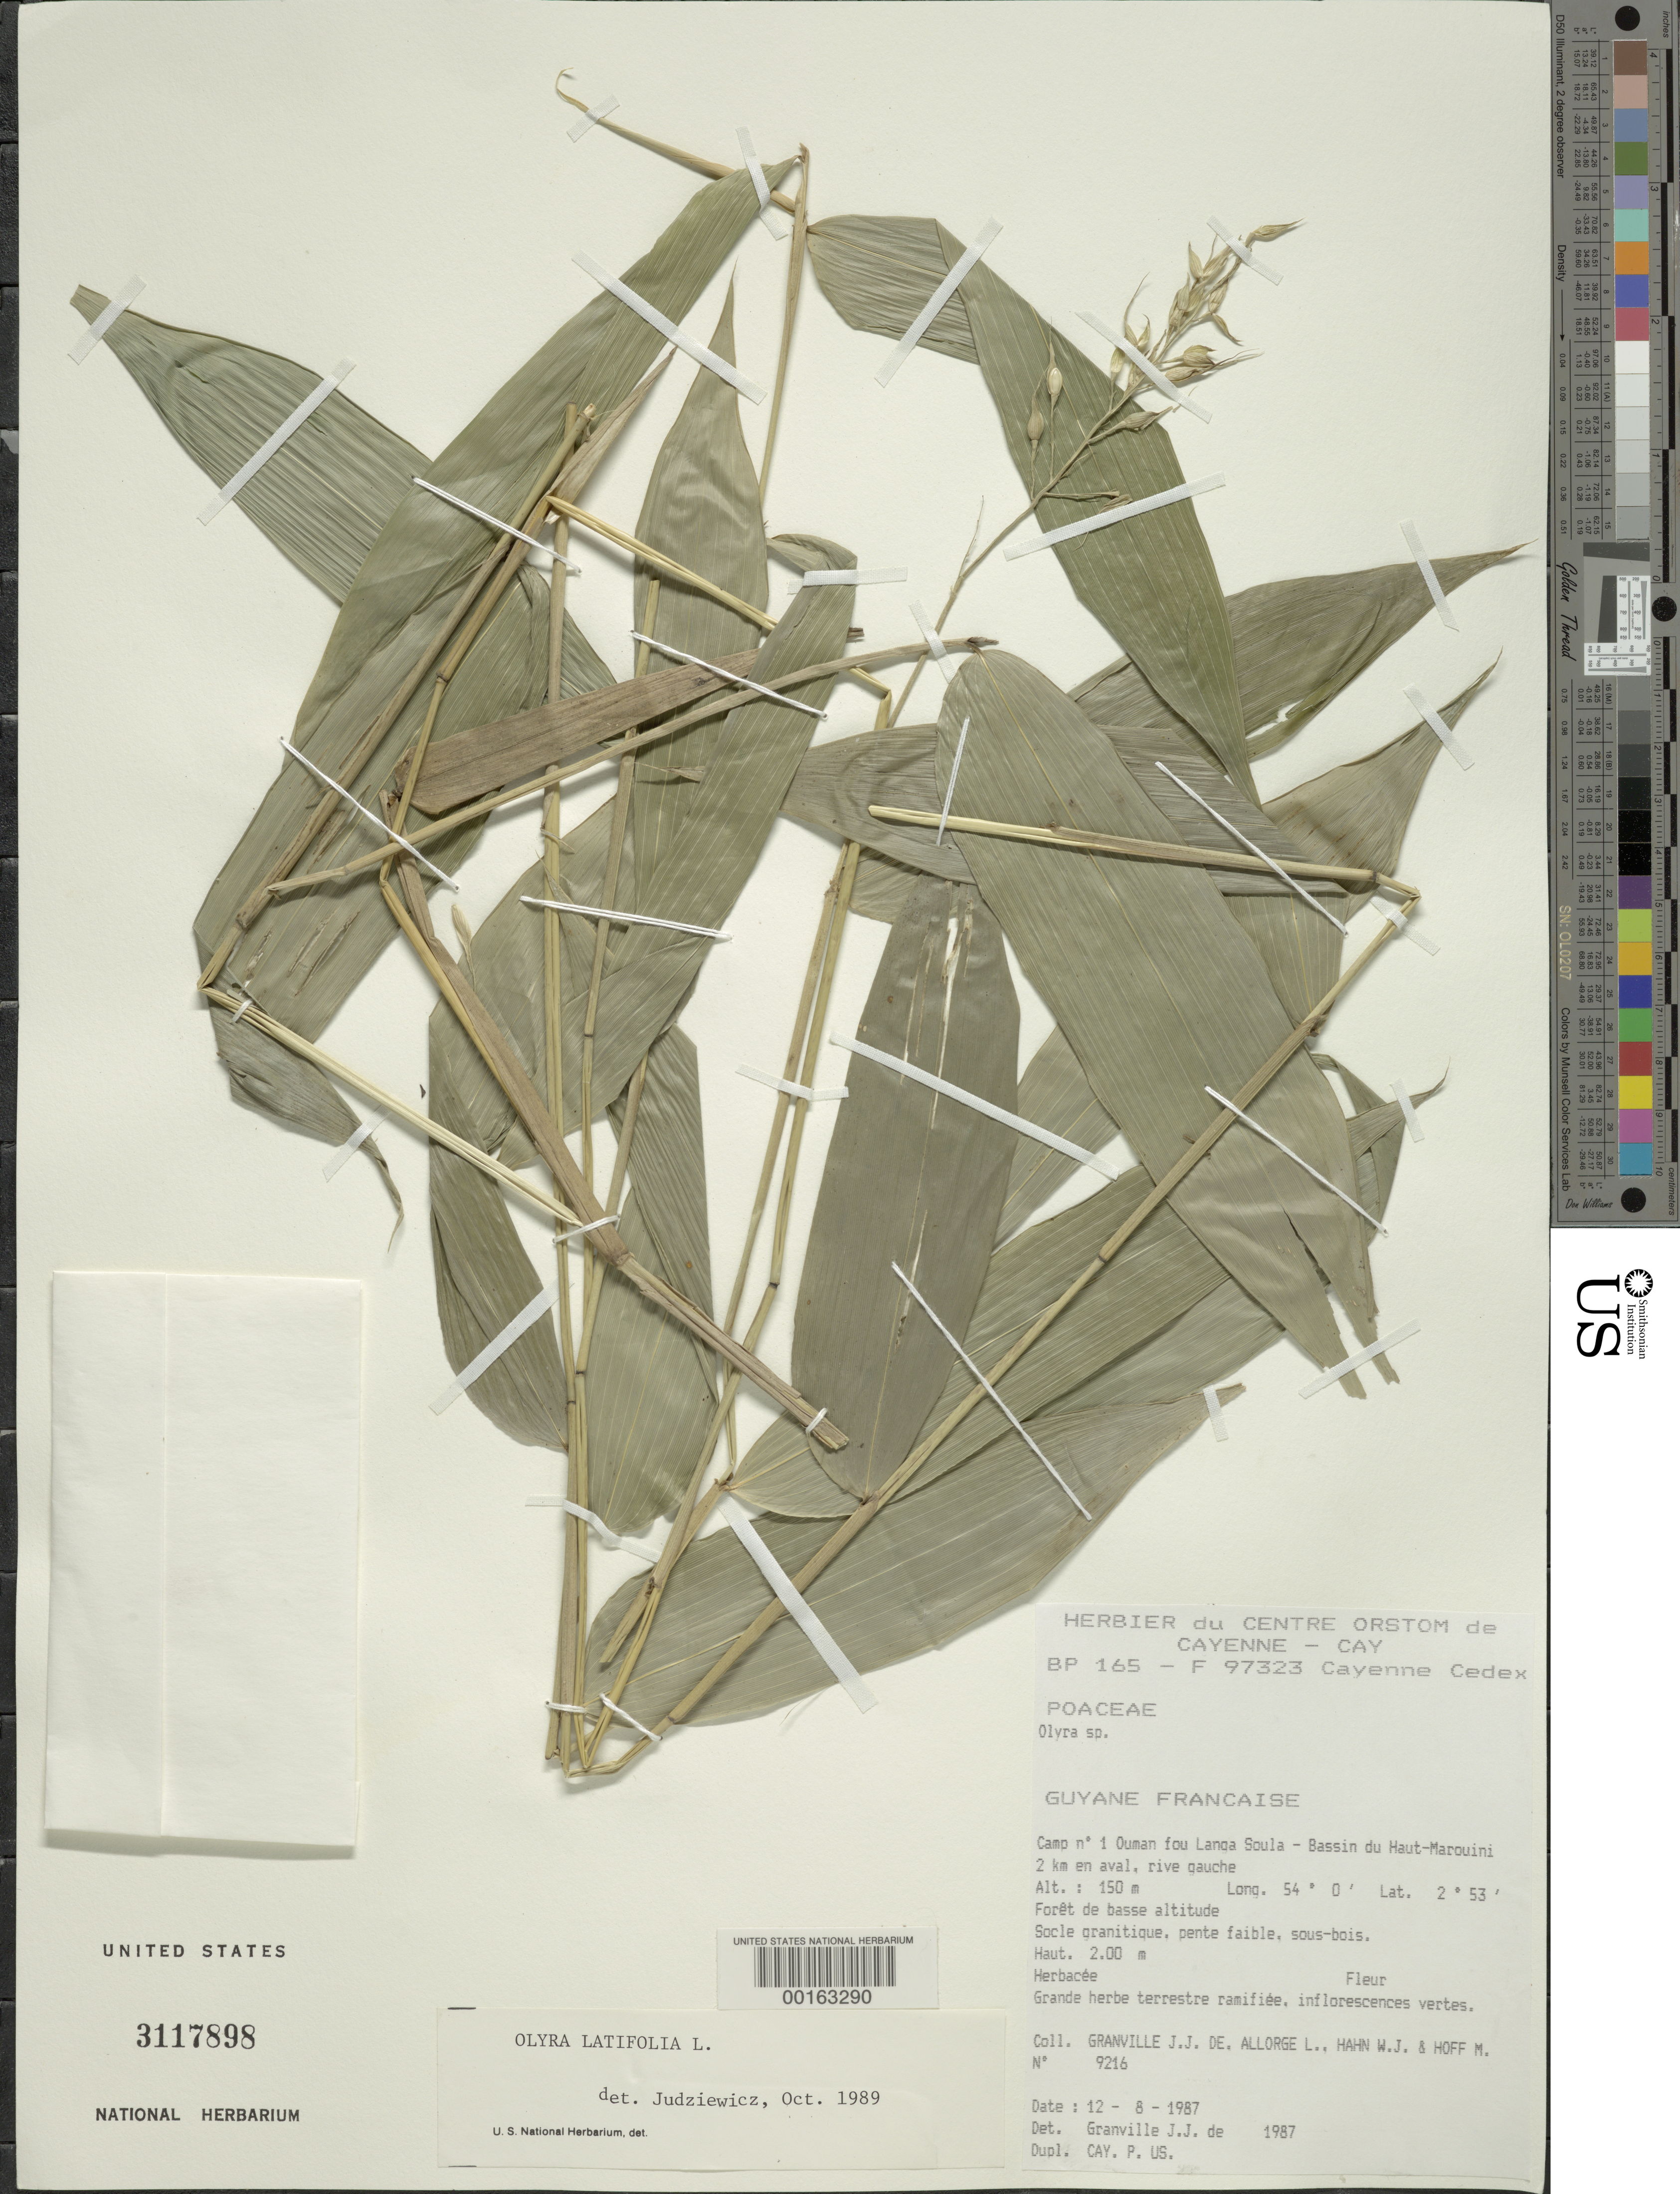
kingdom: Plantae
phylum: Tracheophyta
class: Liliopsida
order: Poales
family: Poaceae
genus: Olyra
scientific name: Olyra latifolia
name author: L.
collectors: J.-J. de Granville, L. Allorge, W. J. Hahn & M. Hoff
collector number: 9216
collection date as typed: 12 Aug 1987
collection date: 1987-08-12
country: French Guiana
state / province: Saint-Laurent-du-Maroni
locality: Bassin du haut-marouini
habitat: Forest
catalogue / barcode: US 3117898